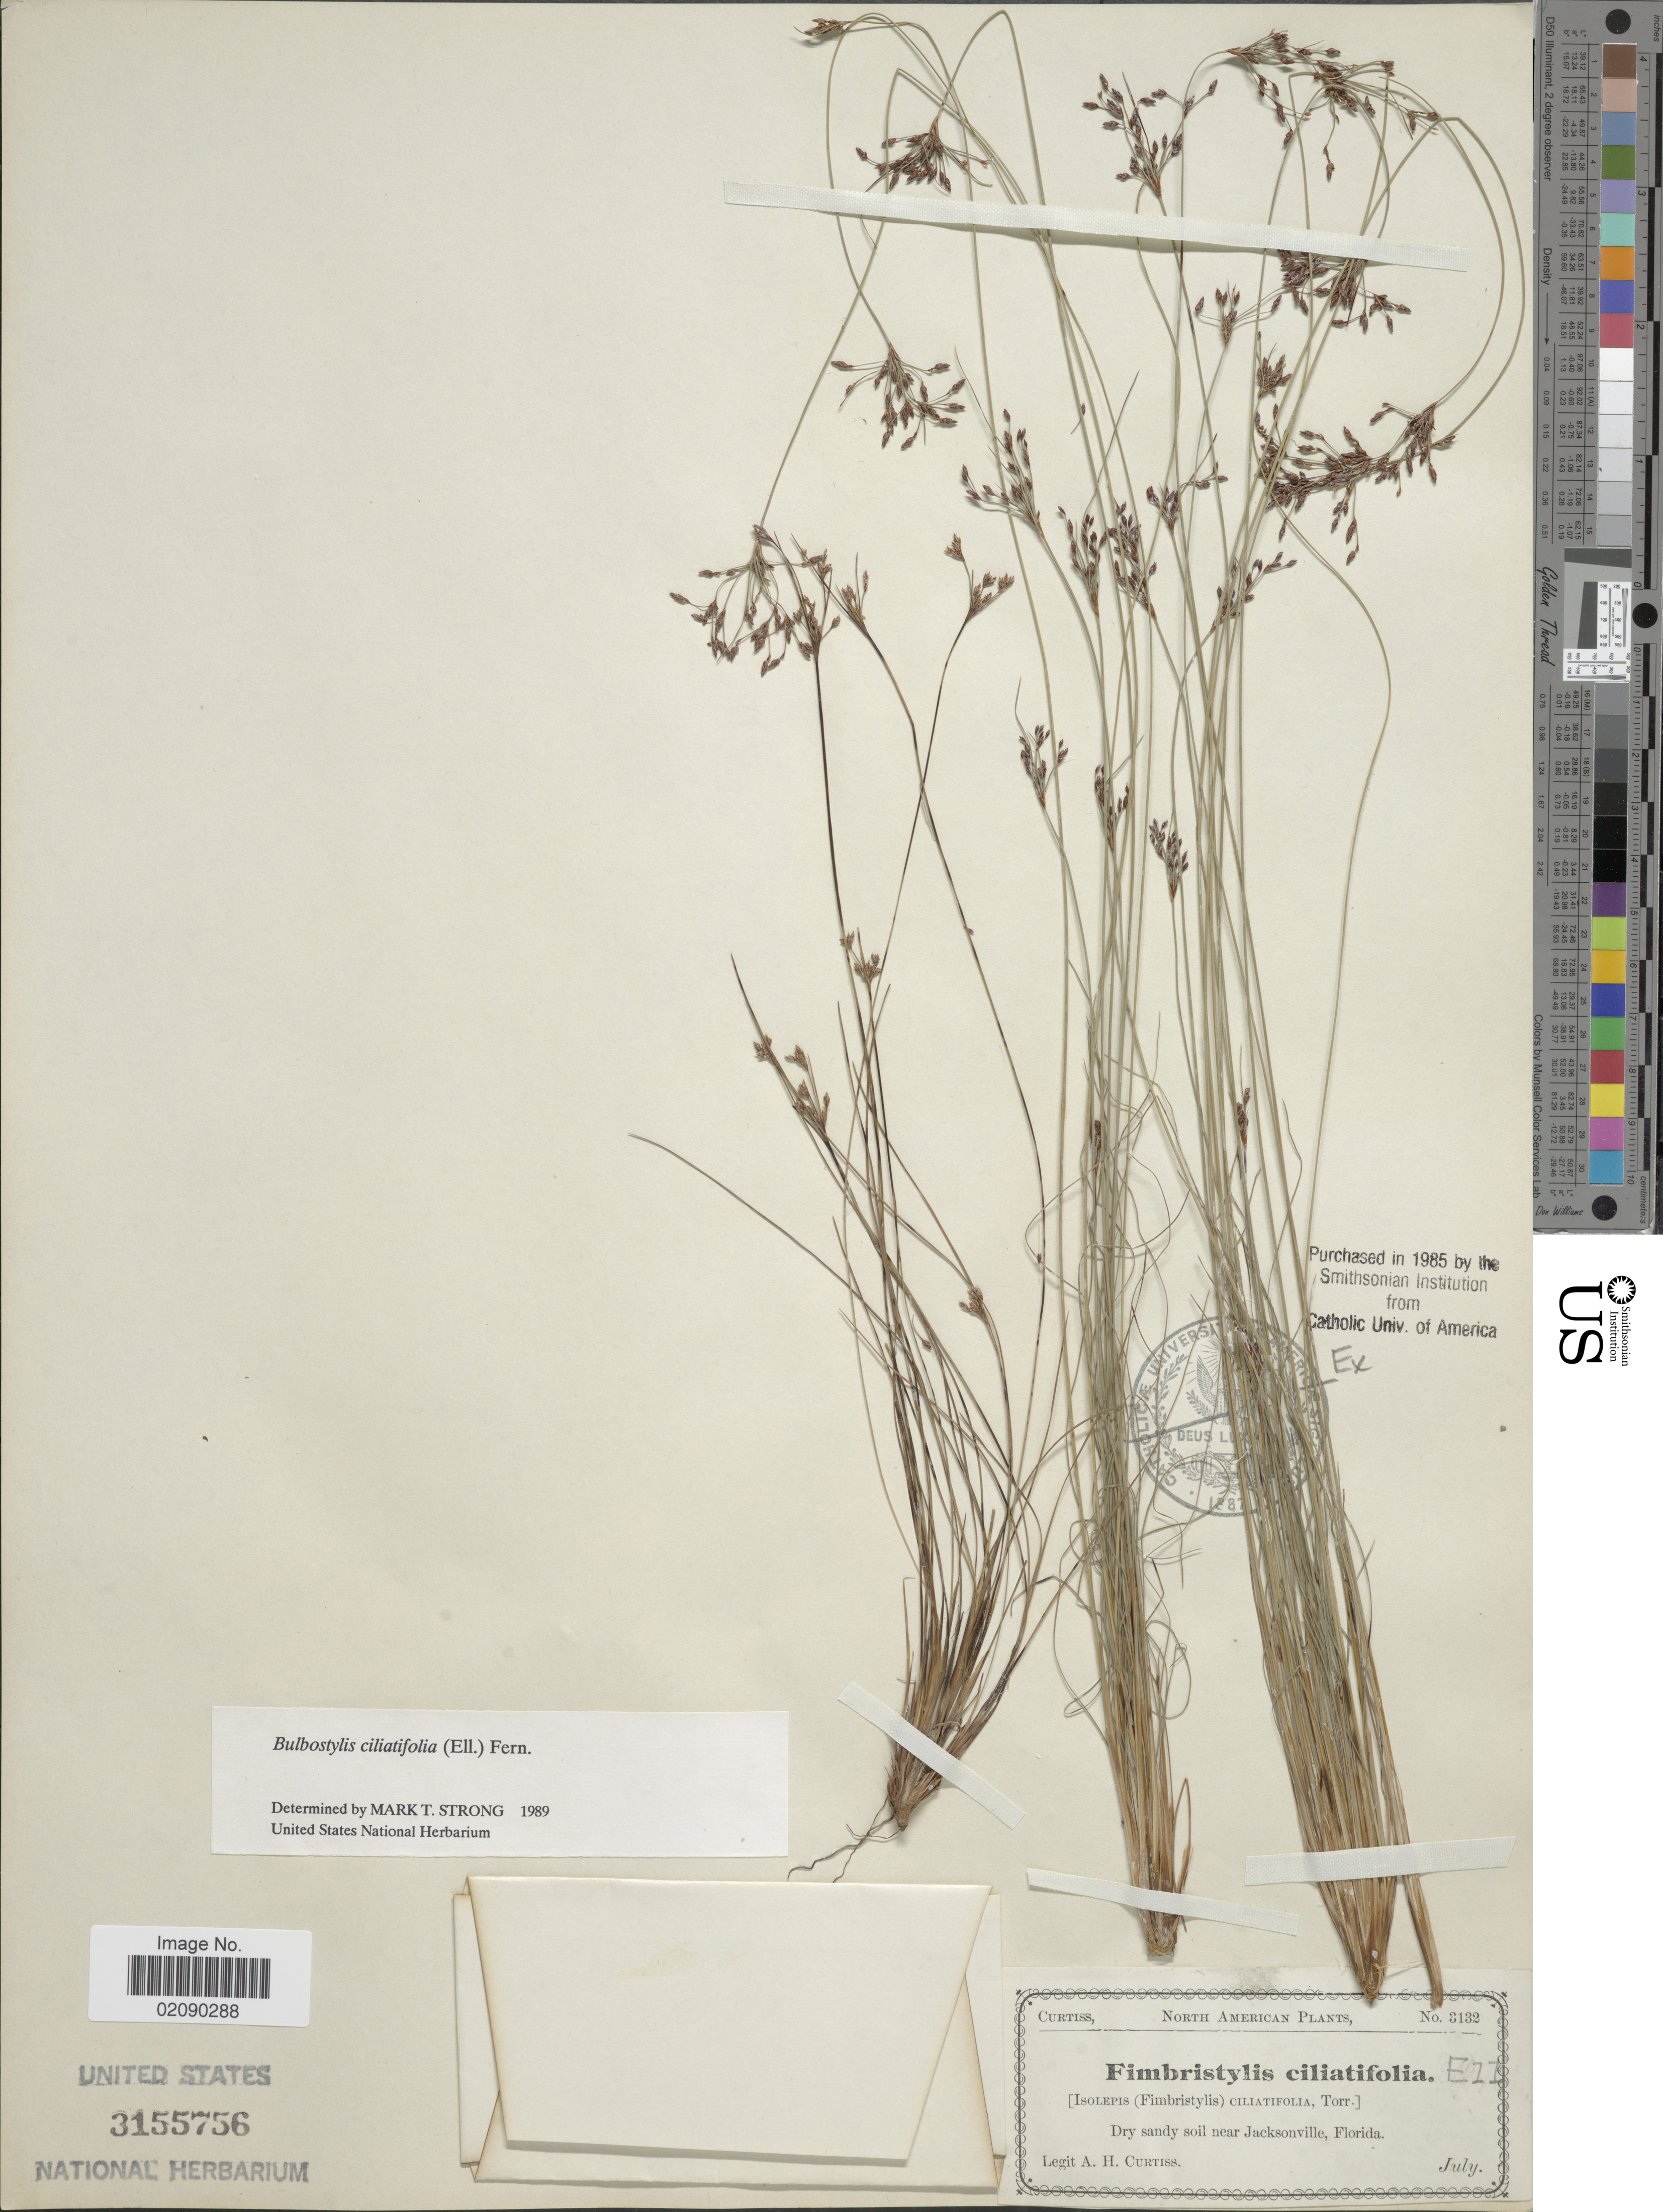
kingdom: Plantae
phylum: Tracheophyta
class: Liliopsida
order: Poales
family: Cyperaceae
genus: Bulbostylis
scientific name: Bulbostylis ciliatifolia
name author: (Elliott) Fernald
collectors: A. H. Curtiss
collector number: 3132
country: United States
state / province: Florida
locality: Near Jacksonville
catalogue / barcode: US 3155756